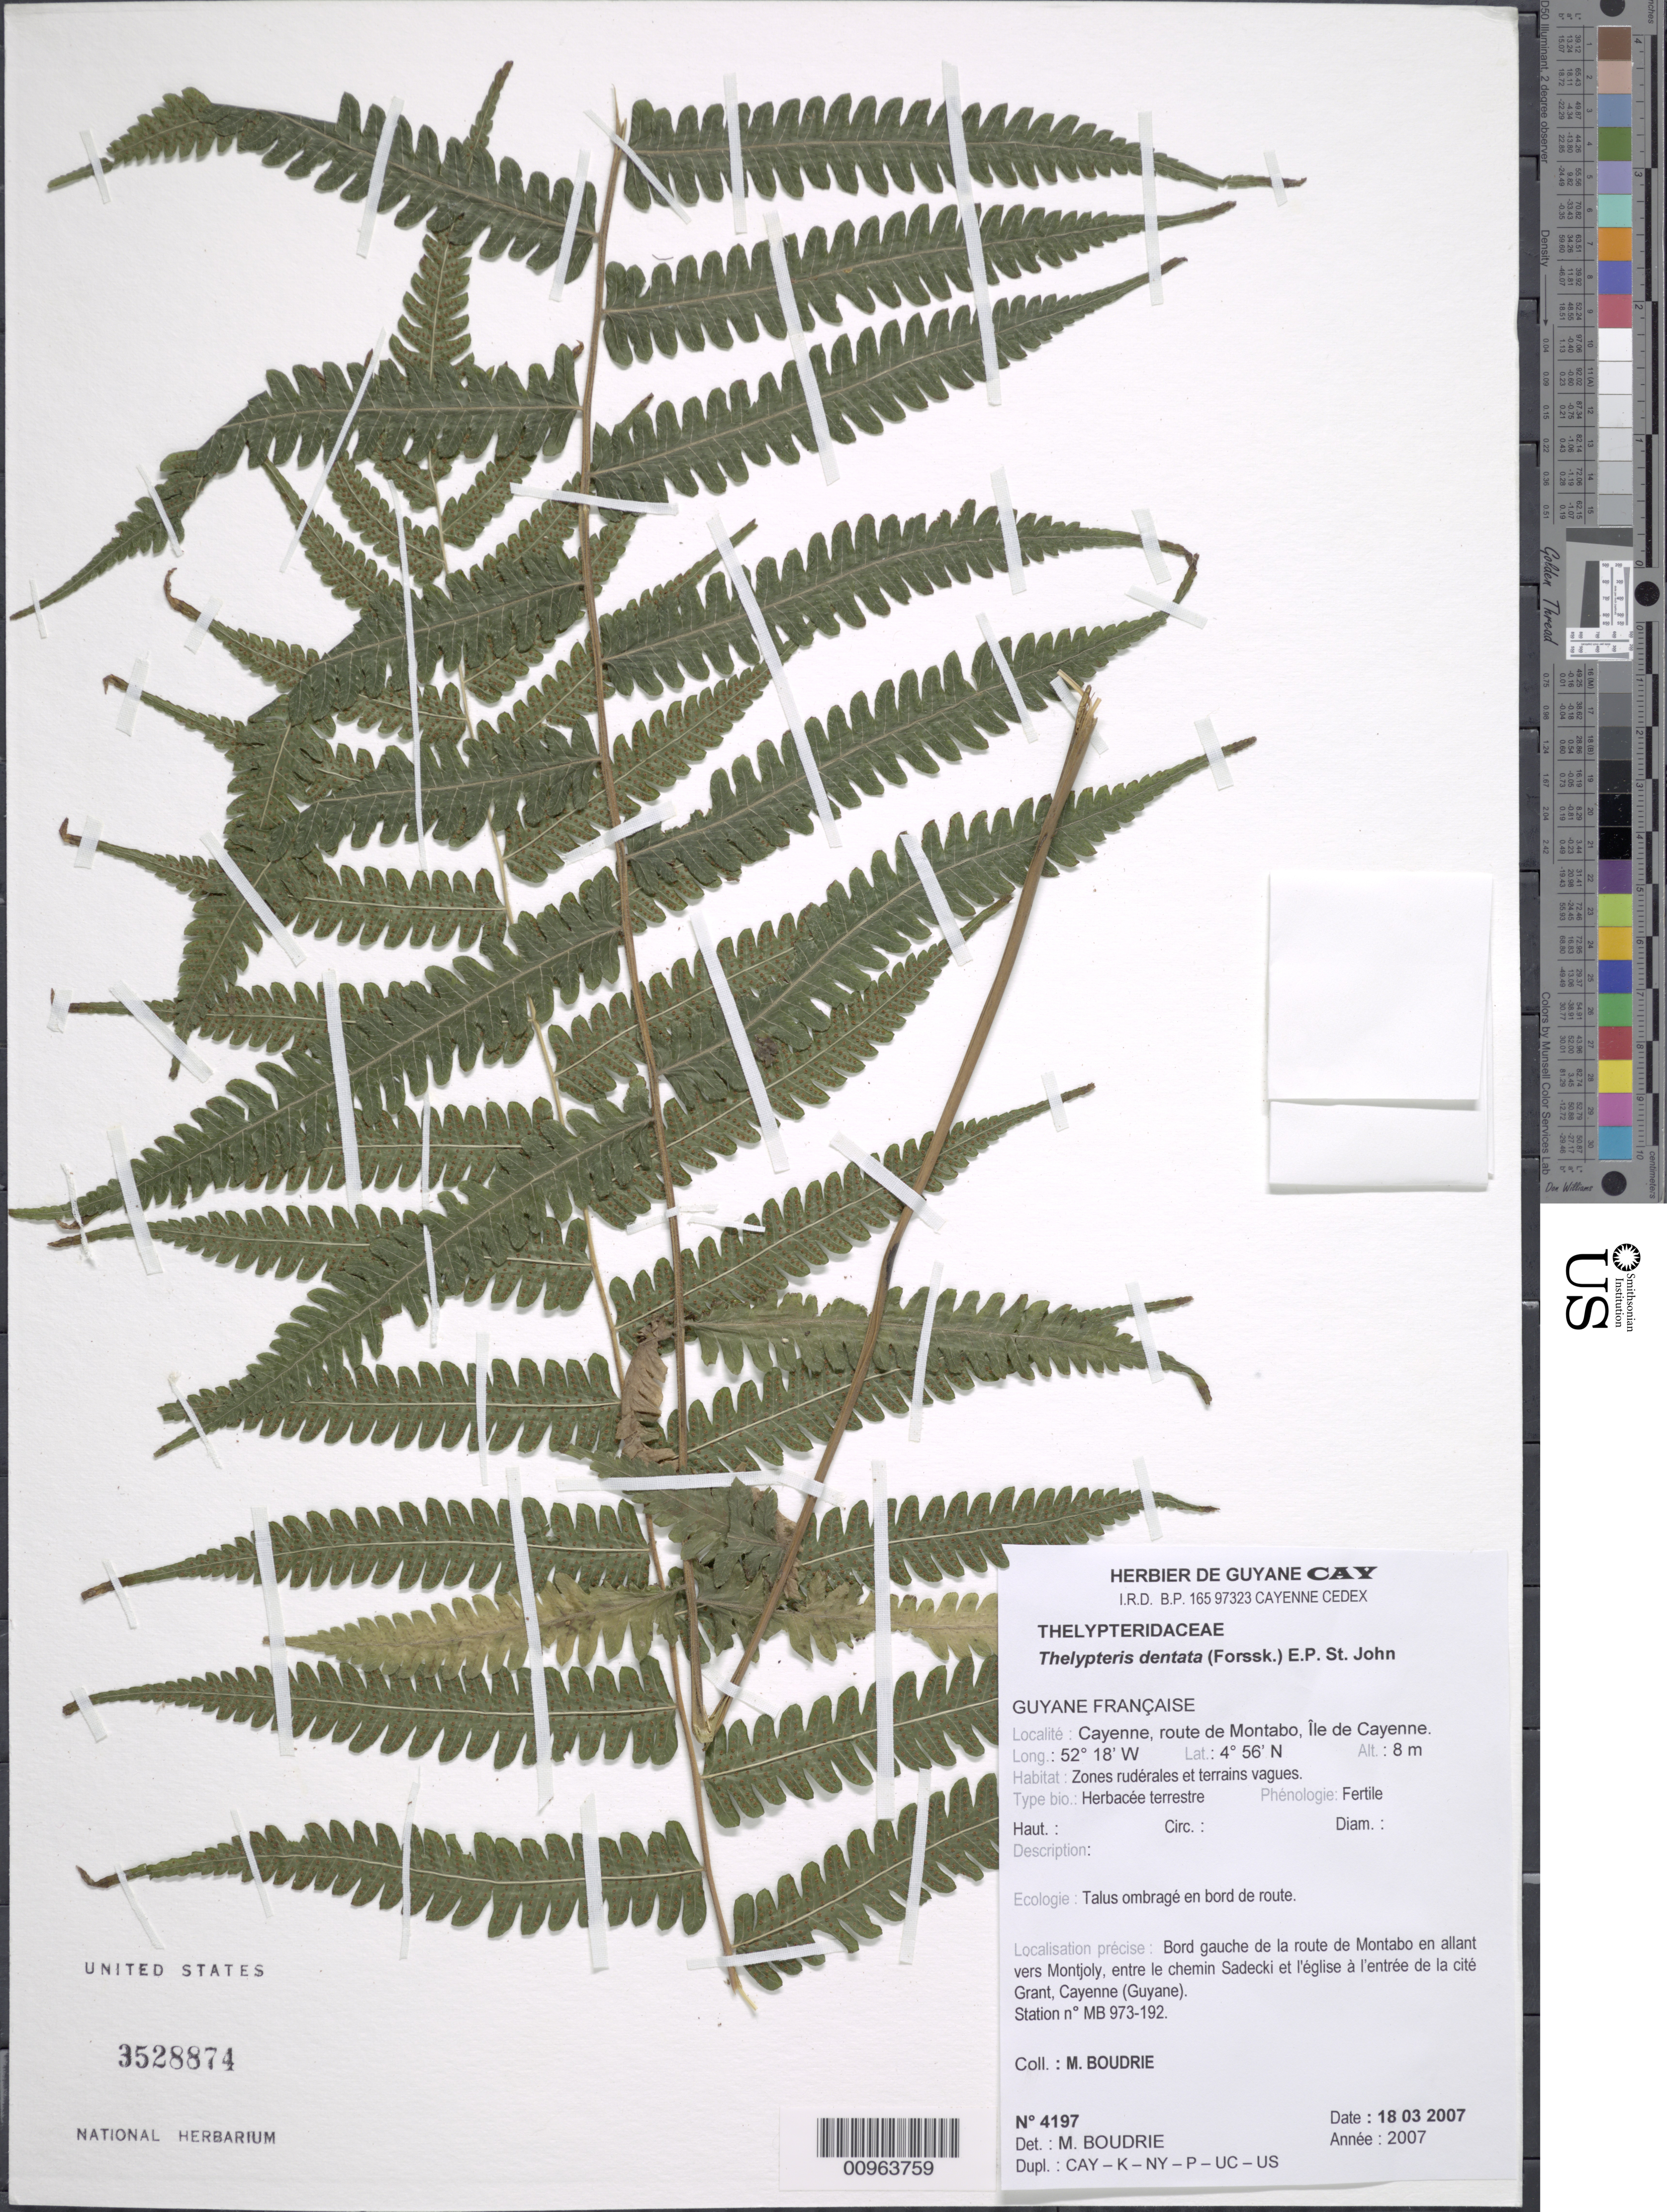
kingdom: Plantae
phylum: Tracheophyta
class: Polypodiopsida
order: Polypodiales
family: Thelypteridaceae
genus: Christella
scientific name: Christella dentata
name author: (Forssk.) Brownsey & Jermy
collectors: M. Boudrie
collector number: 4197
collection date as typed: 18-Mar-07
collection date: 2007-03-18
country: French Guiana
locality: Cayenne, route de Montabo, Ile de Cayenne. Borde gauche de la route de Montabo en allant vers Montjoly, entre le chemin Sadecki a l'entrée de la cite Grant, Cayenne (Guyane). Station nº 973-192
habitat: Zones ruderales et terraines vagues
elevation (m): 8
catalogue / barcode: US 3528874